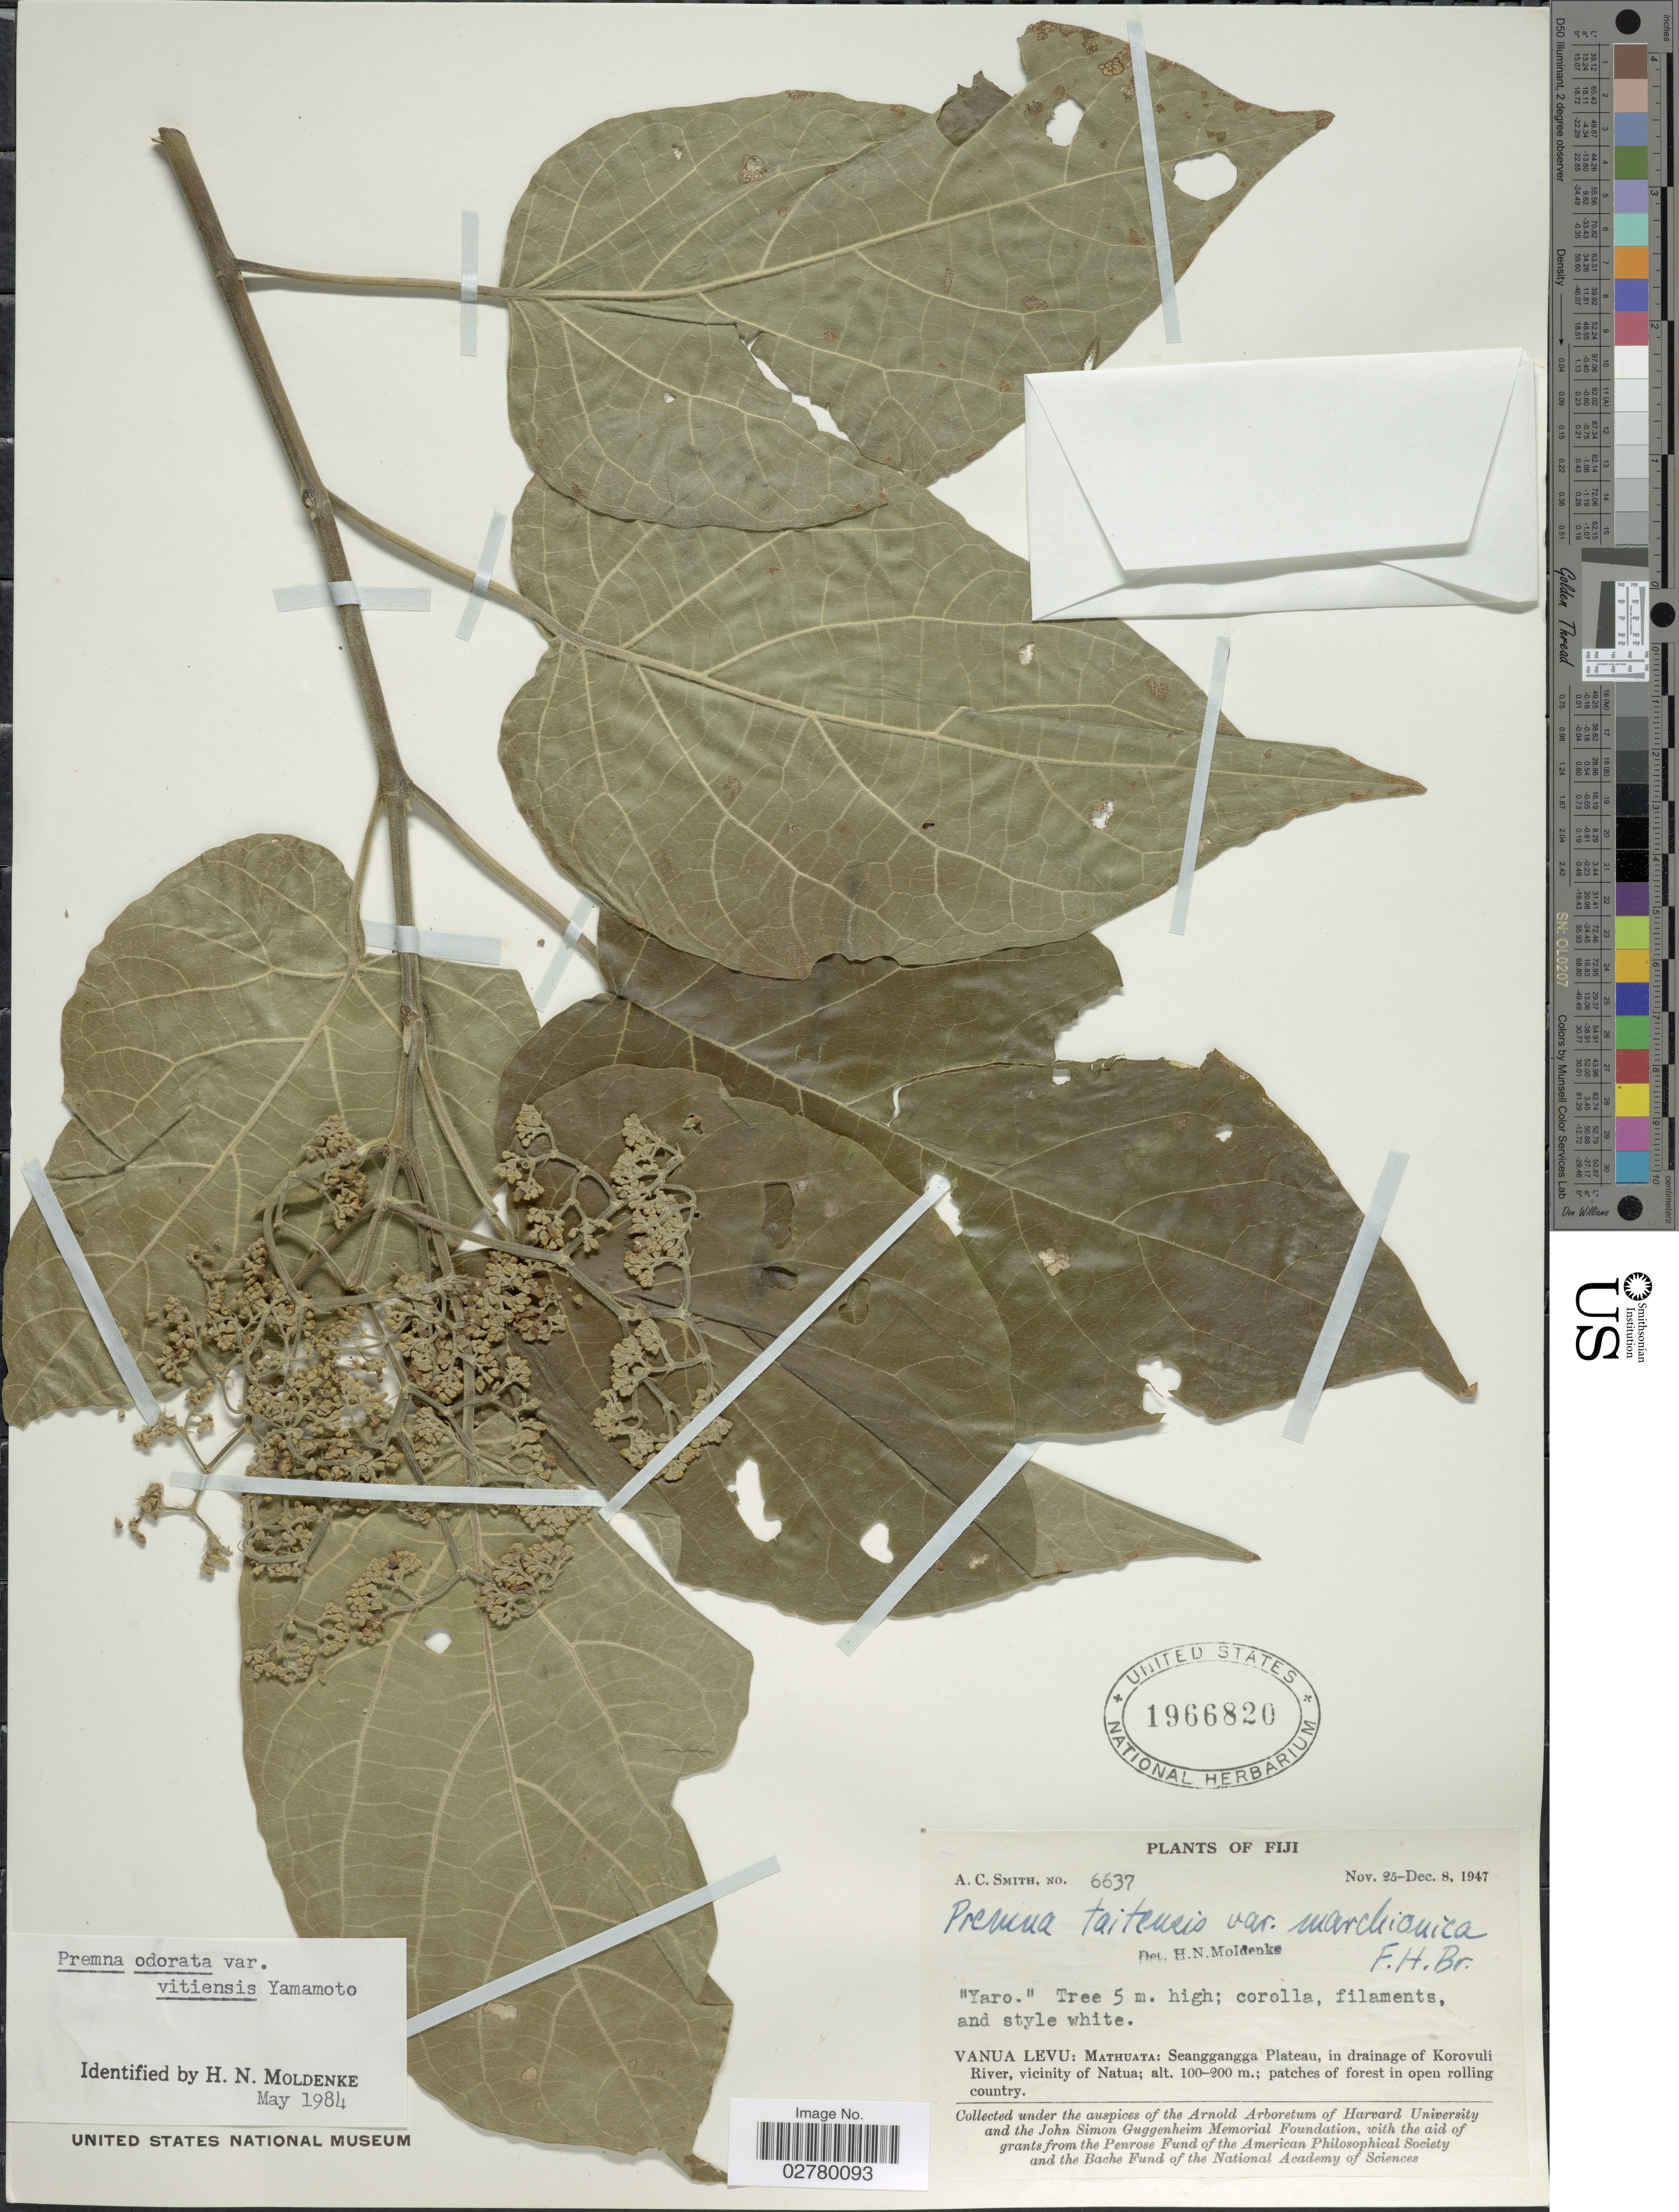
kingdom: Plantae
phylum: Tracheophyta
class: Magnoliopsida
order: Lamiales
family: Lamiaceae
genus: Premna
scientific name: Premna odorata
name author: Blanco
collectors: A. C. Smith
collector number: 6637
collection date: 1947-11-25/1947-12-08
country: Fiji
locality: Vanua Levu: Mathuata: Seanggangga Plateau, in drainage of Korovuli River, vicinity of Natua.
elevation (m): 100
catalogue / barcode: US 1966820